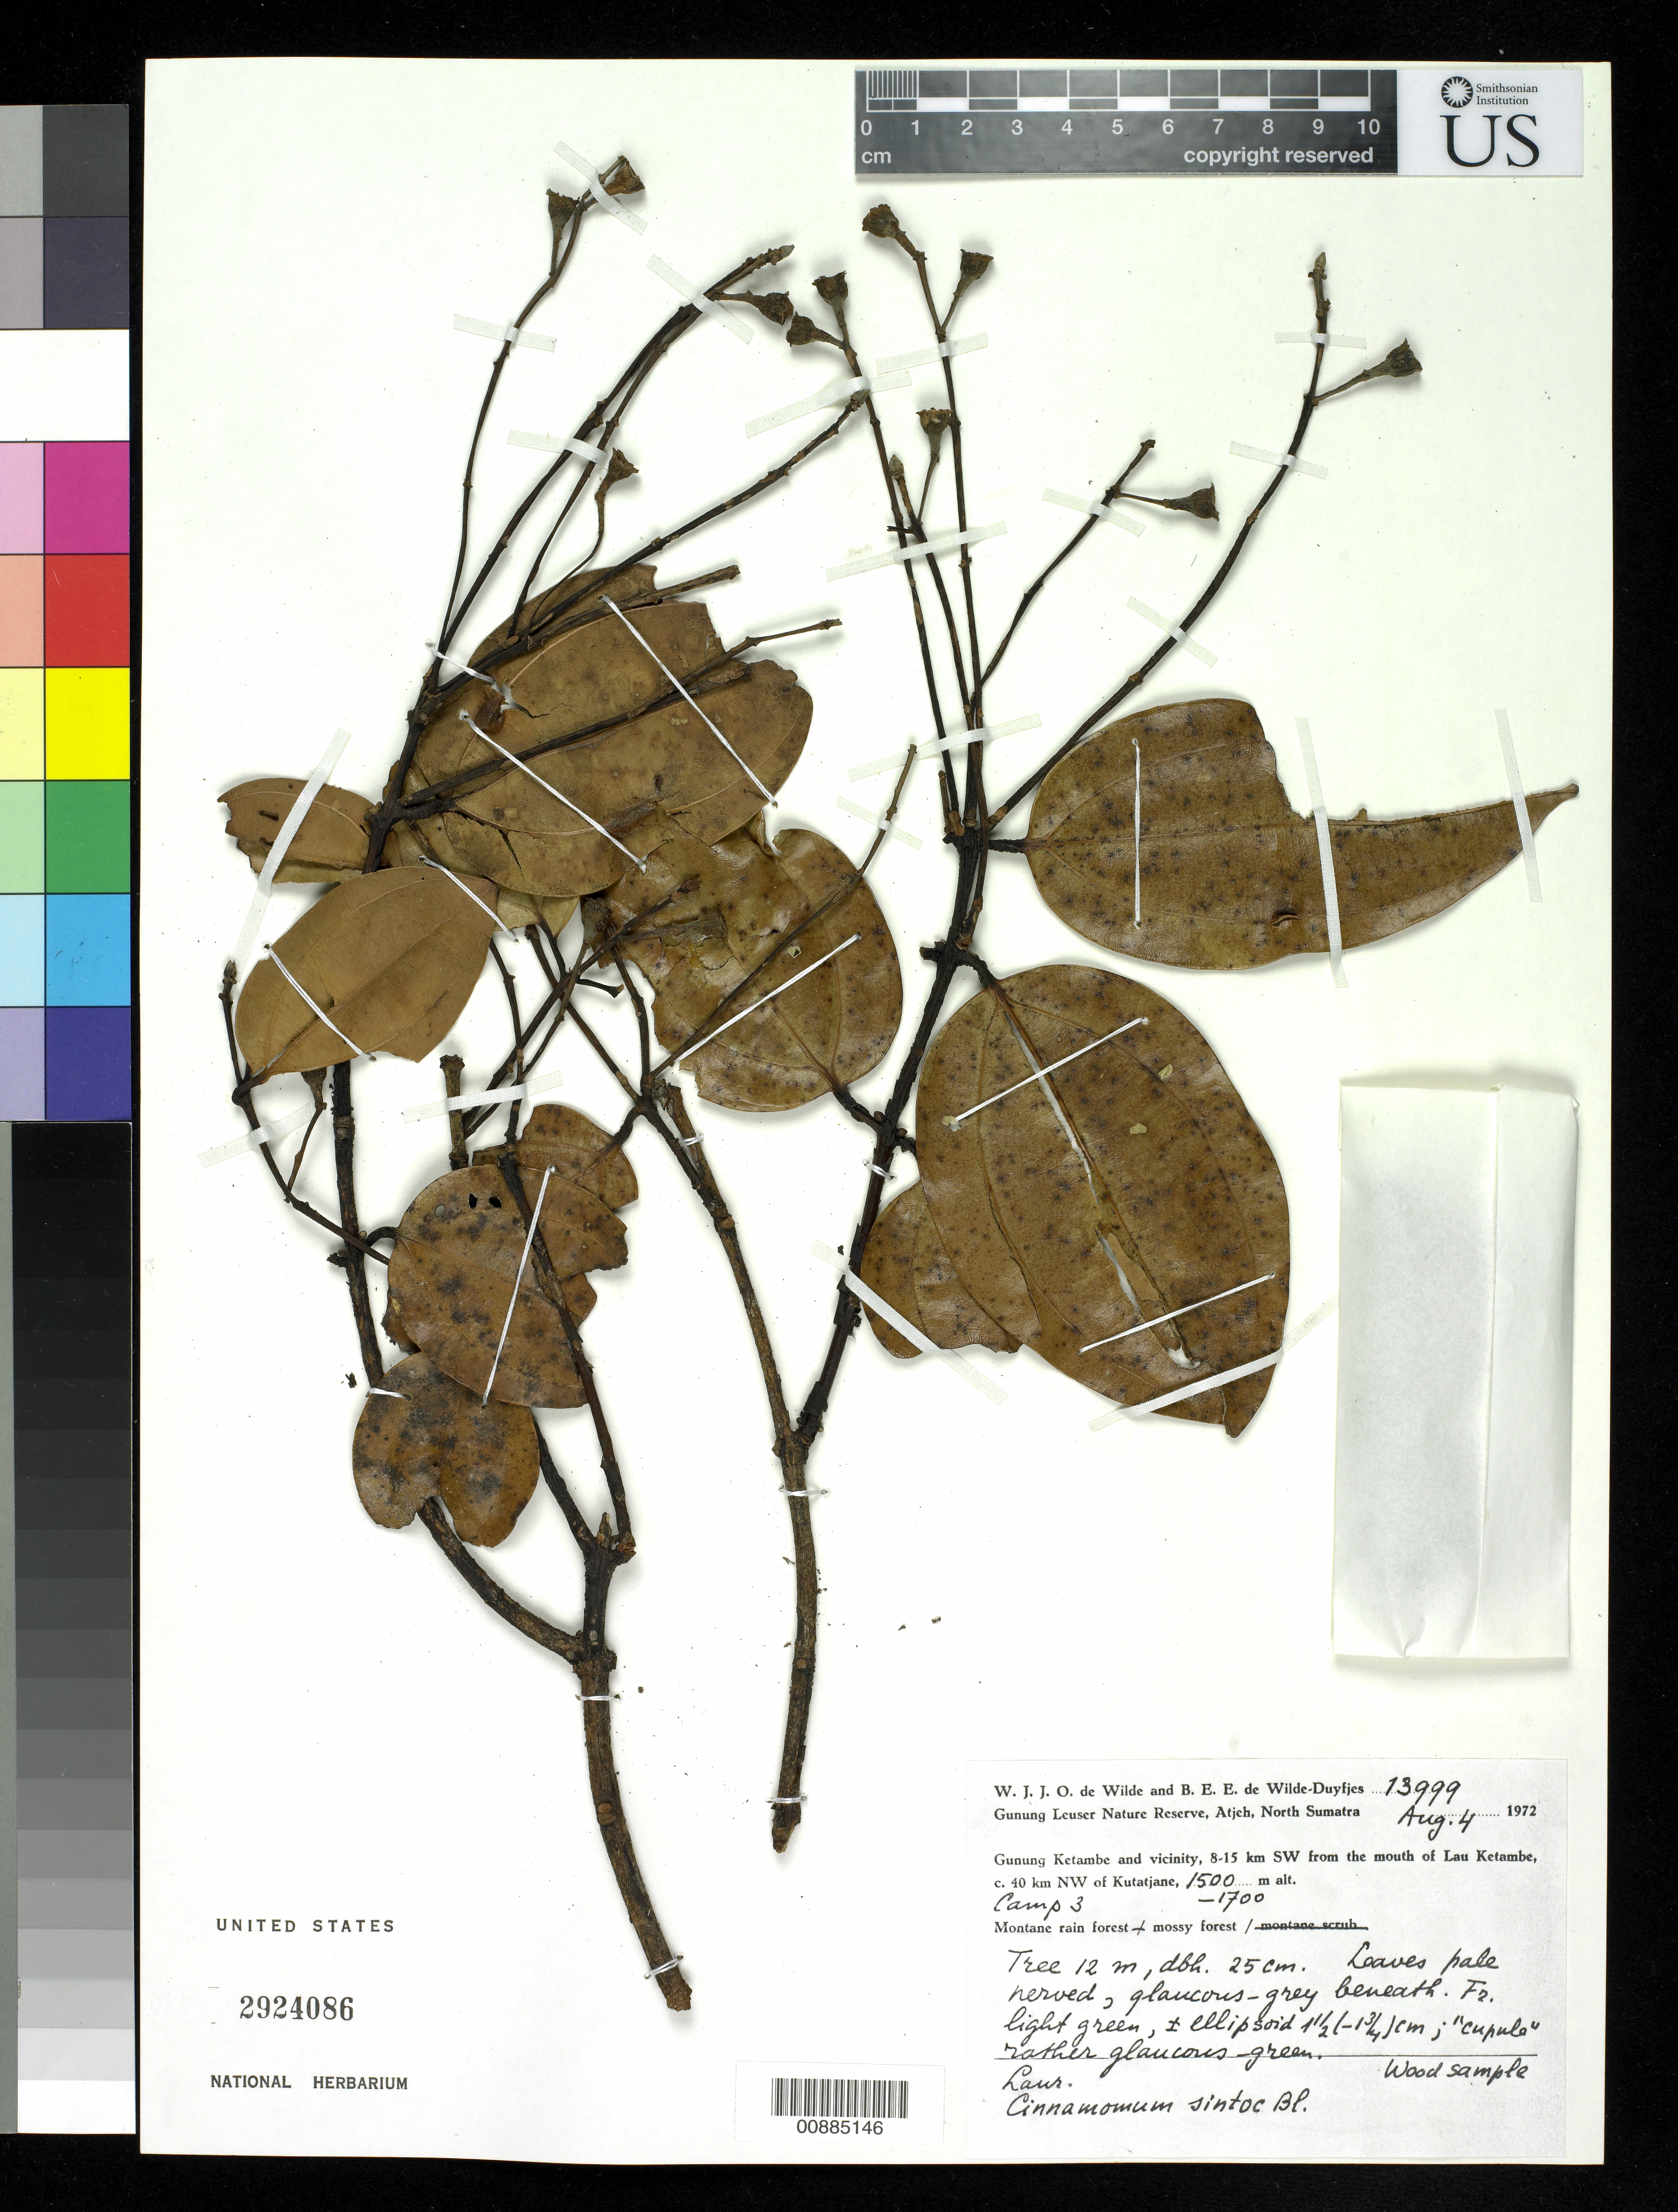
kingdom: Plantae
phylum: Tracheophyta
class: Magnoliopsida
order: Laurales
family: Lauraceae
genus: Cinnamomum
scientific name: Cinnamomum sintoc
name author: Blume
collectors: W. J. de Wilde & B. E. de Wilde-Duyfjes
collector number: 13999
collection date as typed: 04 Aug 1972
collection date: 1972-08-04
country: Indonesia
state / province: Sumatra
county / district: Sumatera Utara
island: Sumatra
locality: Gunung Ketambe and vicinity, 8-15 km SW from the mouth of Lau Ketambe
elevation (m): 1500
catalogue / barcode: US 2924086